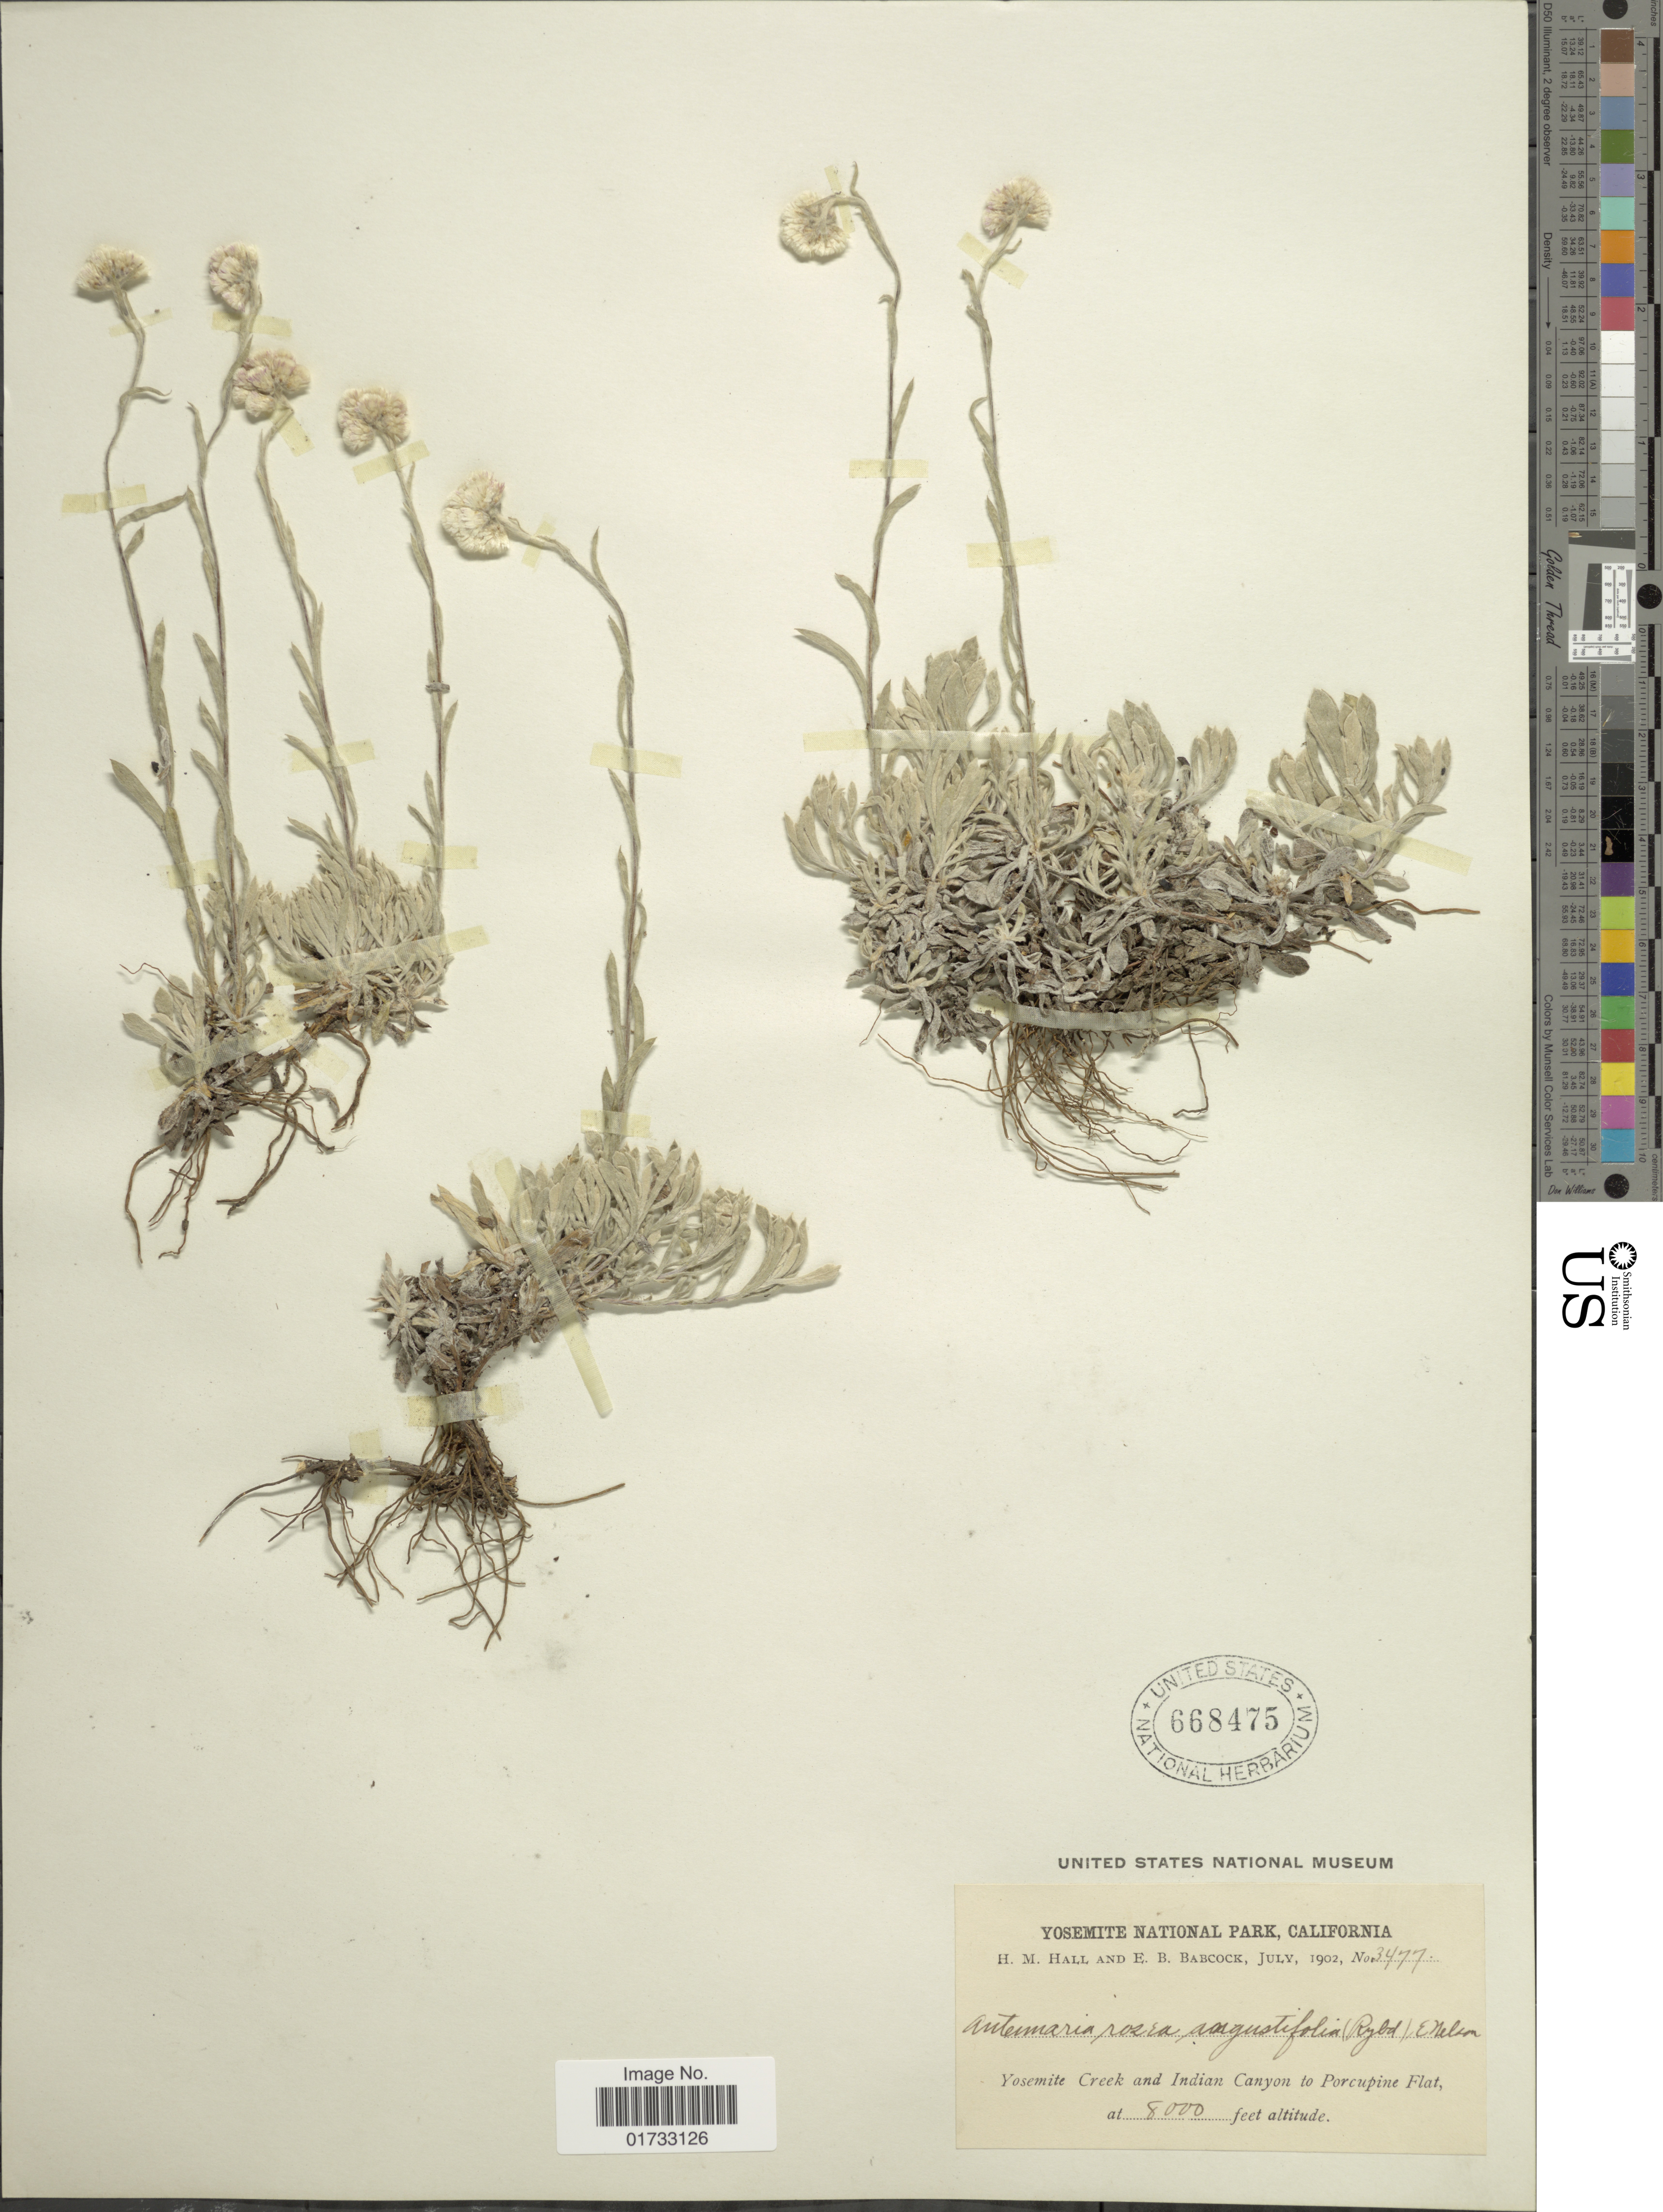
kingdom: Plantae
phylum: Tracheophyta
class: Magnoliopsida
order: Asterales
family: Asteraceae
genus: Antennaria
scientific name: Antennaria rosea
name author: Greene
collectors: H. M. Hall & E. B. Babcock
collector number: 3477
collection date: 1902-07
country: United States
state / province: California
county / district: Mariposa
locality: Yosemite National Park, Yosemite Creek and Indian Canyon to Porcupine Flat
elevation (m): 2438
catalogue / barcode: US 668475